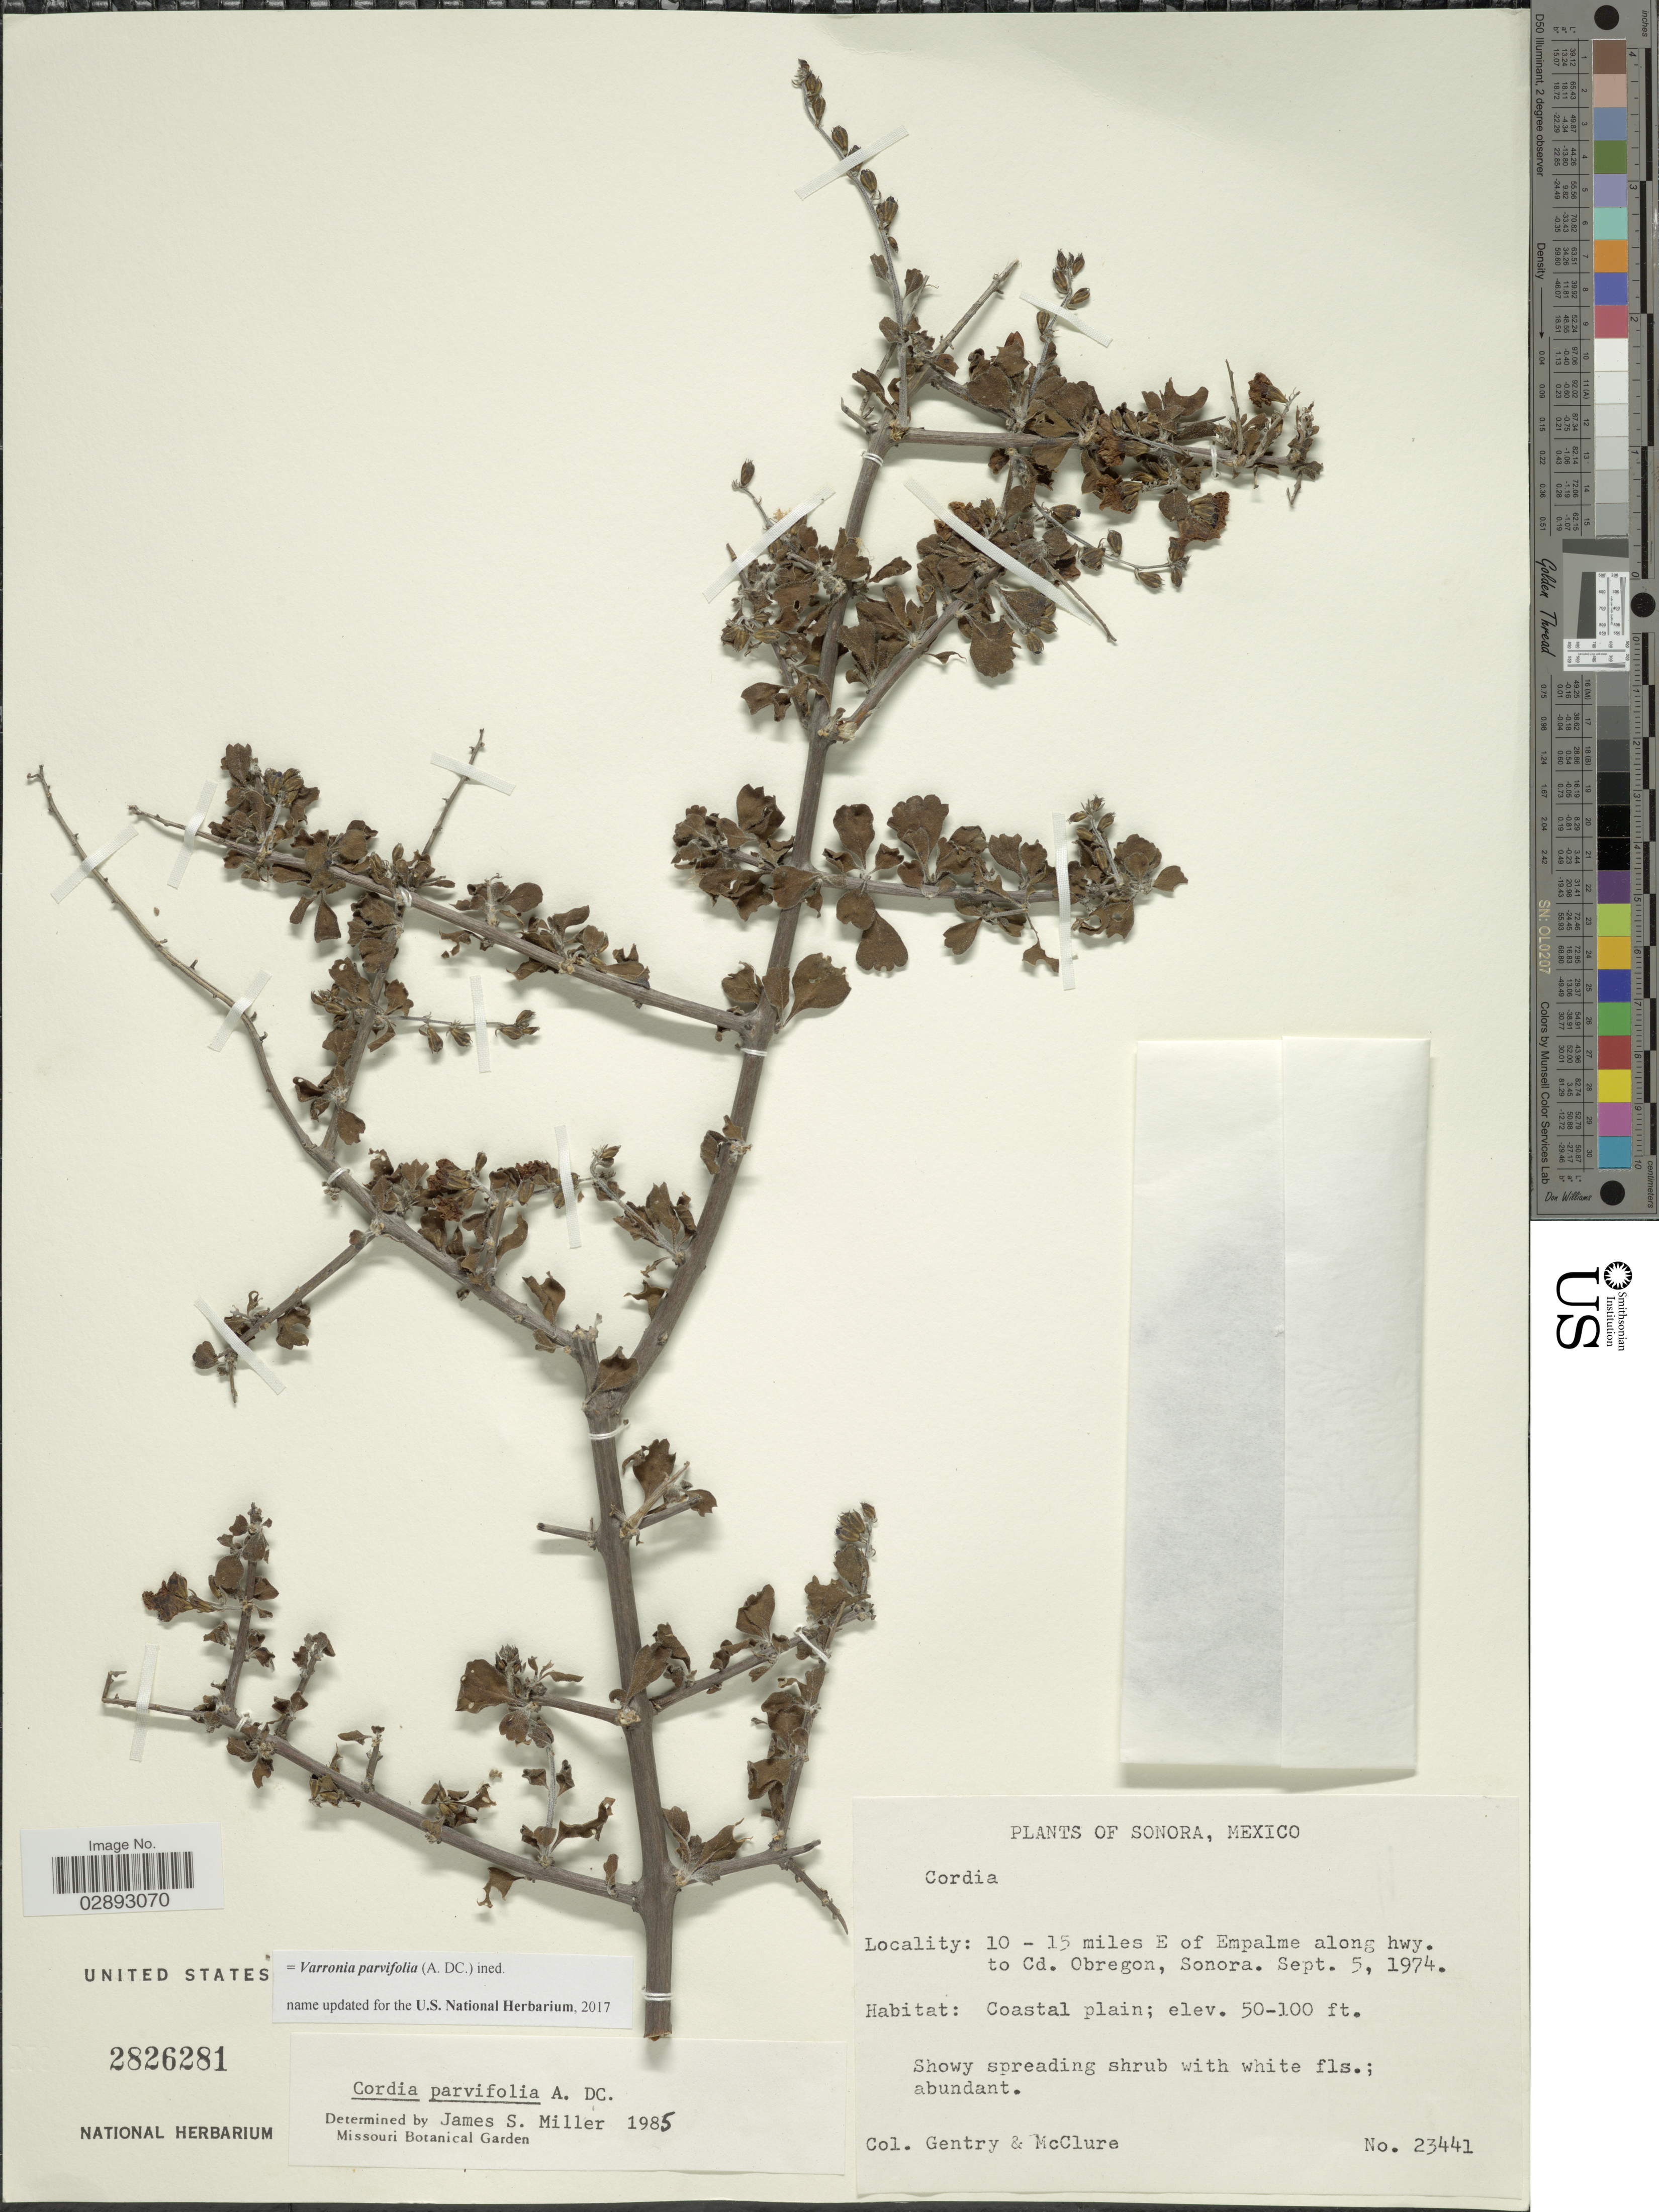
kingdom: Plantae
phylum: Tracheophyta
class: Magnoliopsida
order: Boraginales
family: Cordiaceae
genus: Varronia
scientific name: Varronia parvifolia (A. DC.) ined.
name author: (A. DC.)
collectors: Gentry, -- & McClure, --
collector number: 23441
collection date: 1974-09-05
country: Mexico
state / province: Sonora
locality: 10-15 miles E of Empalme along hwy. to Cd. Obregon, Sonora.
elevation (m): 15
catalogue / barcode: US 2826281